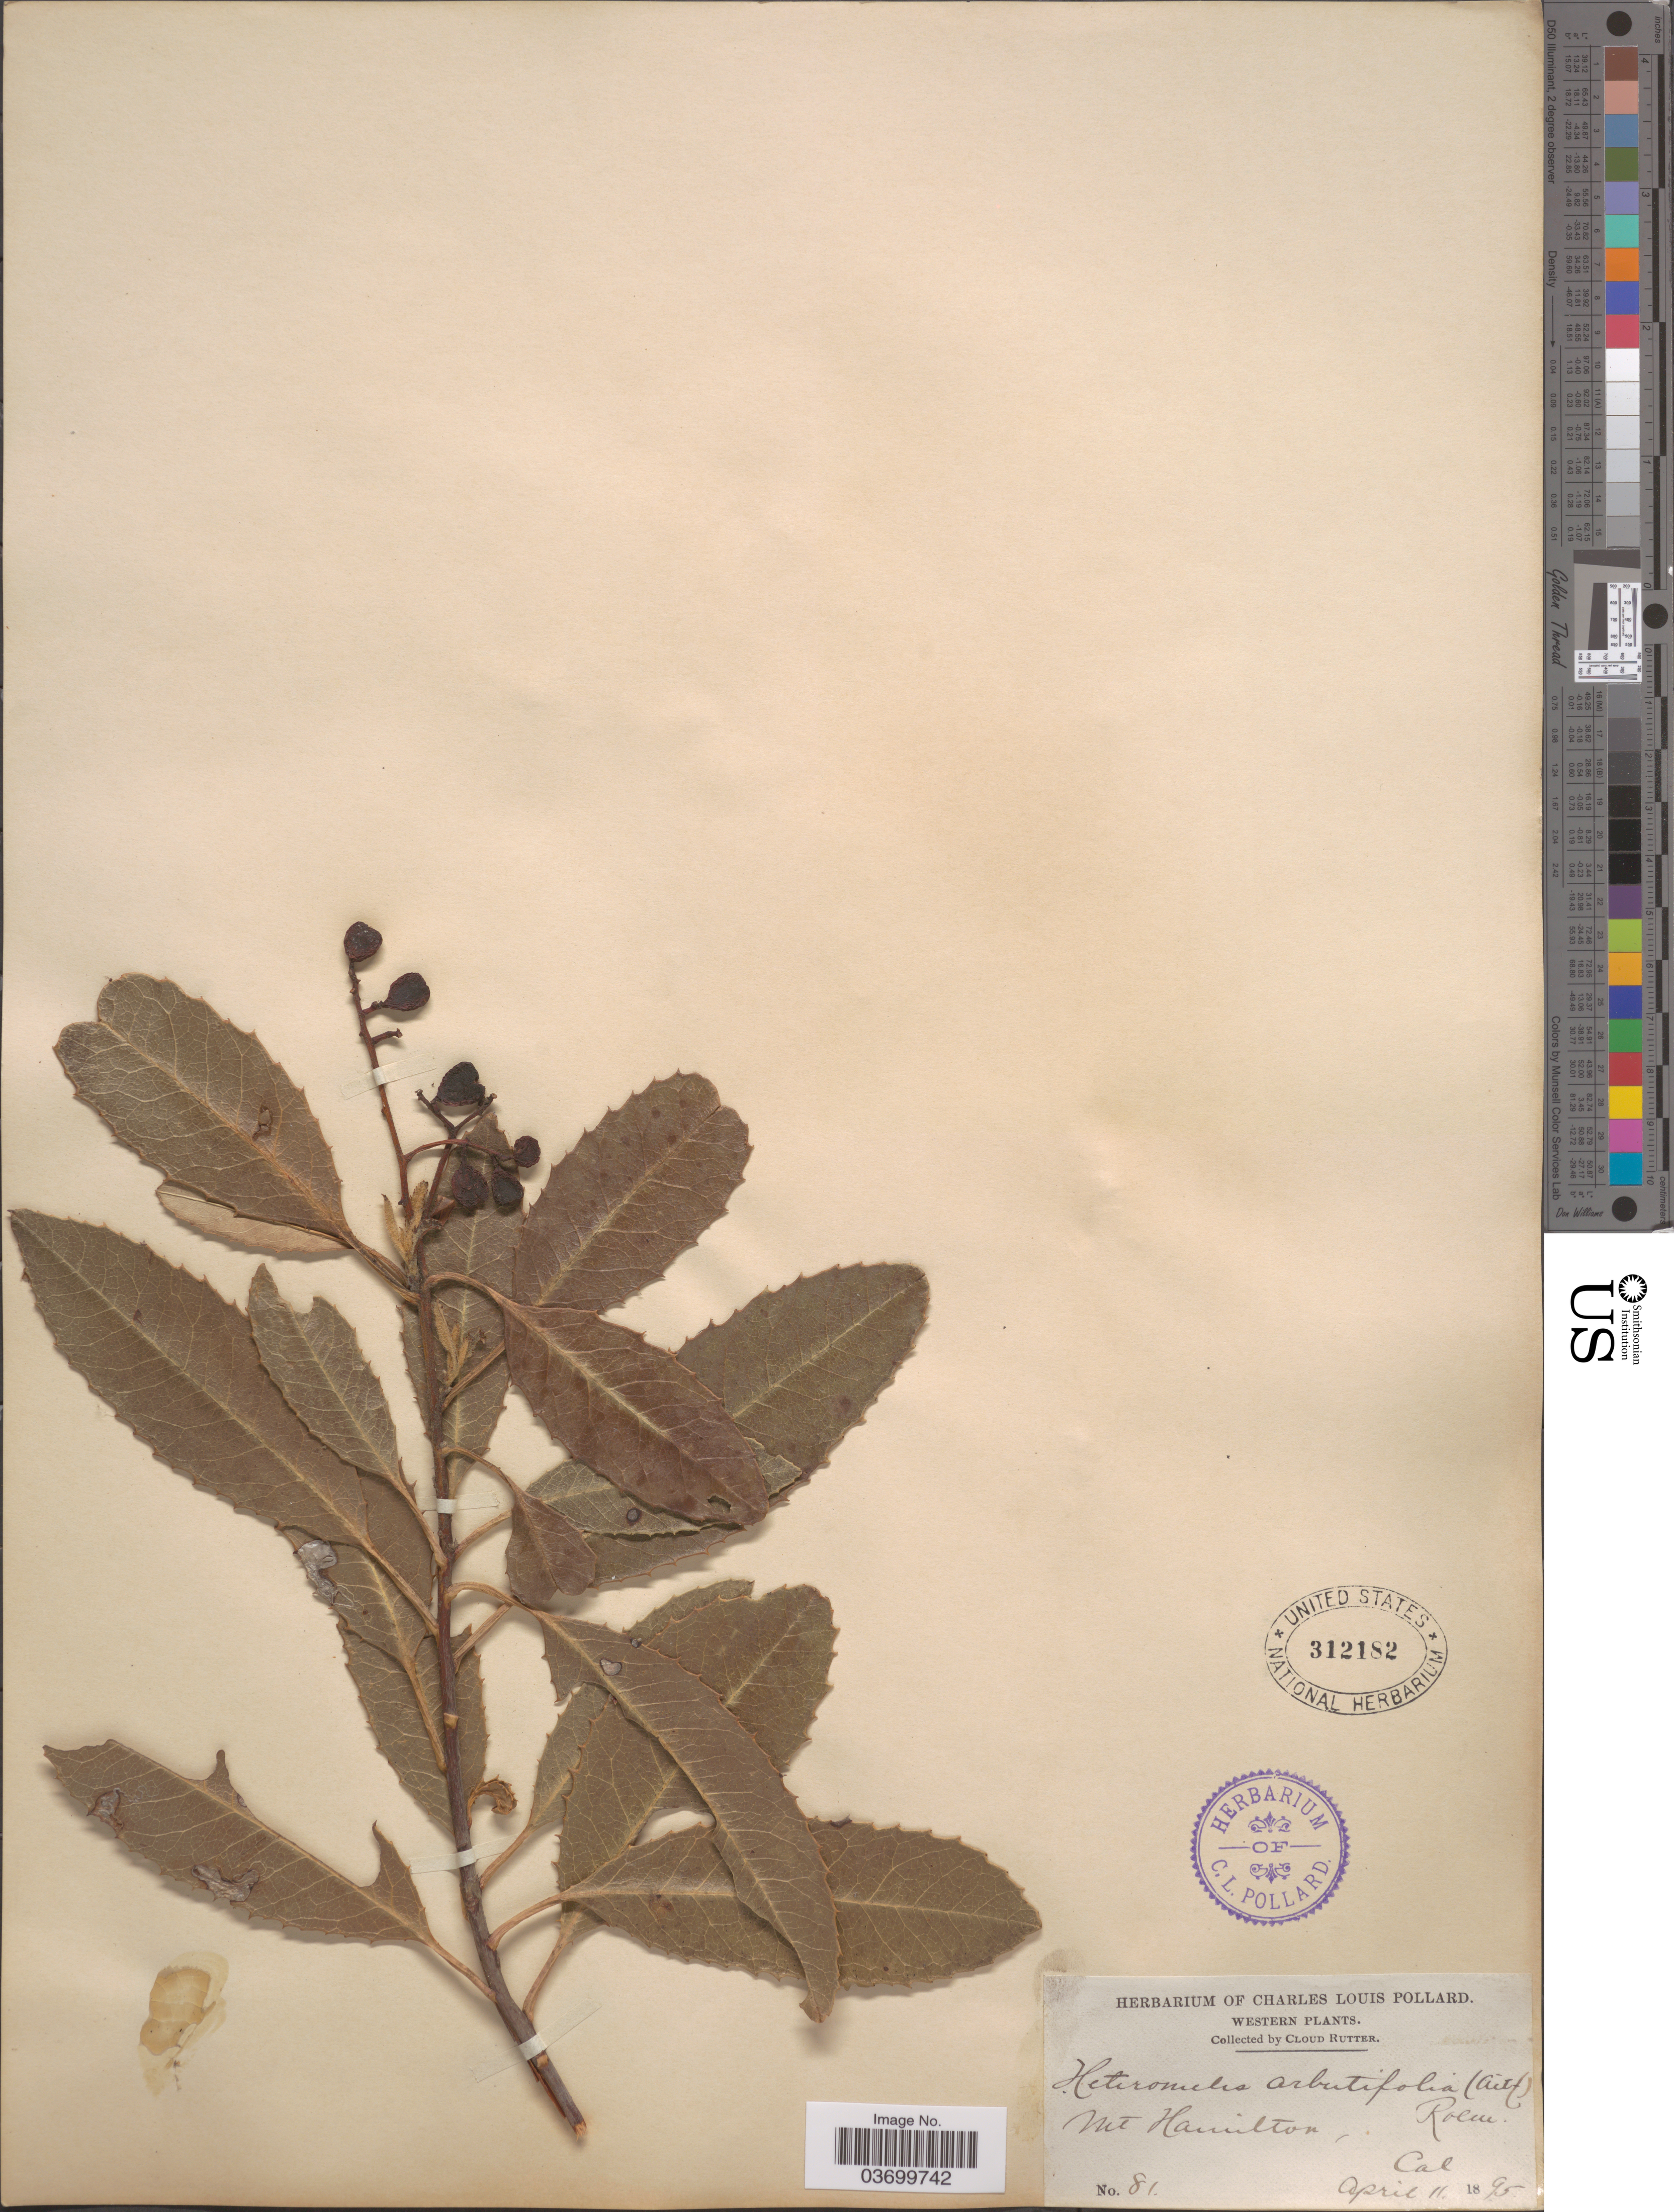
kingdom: Plantae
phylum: Tracheophyta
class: Magnoliopsida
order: Rosales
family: Rosaceae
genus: Heteromeles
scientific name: Heteromeles arbutifolia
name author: (Lindl.) Roemer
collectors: C. Rutter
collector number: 81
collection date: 1895-04-11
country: United States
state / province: California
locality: Western. Mt Hamilton.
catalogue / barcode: US 312182